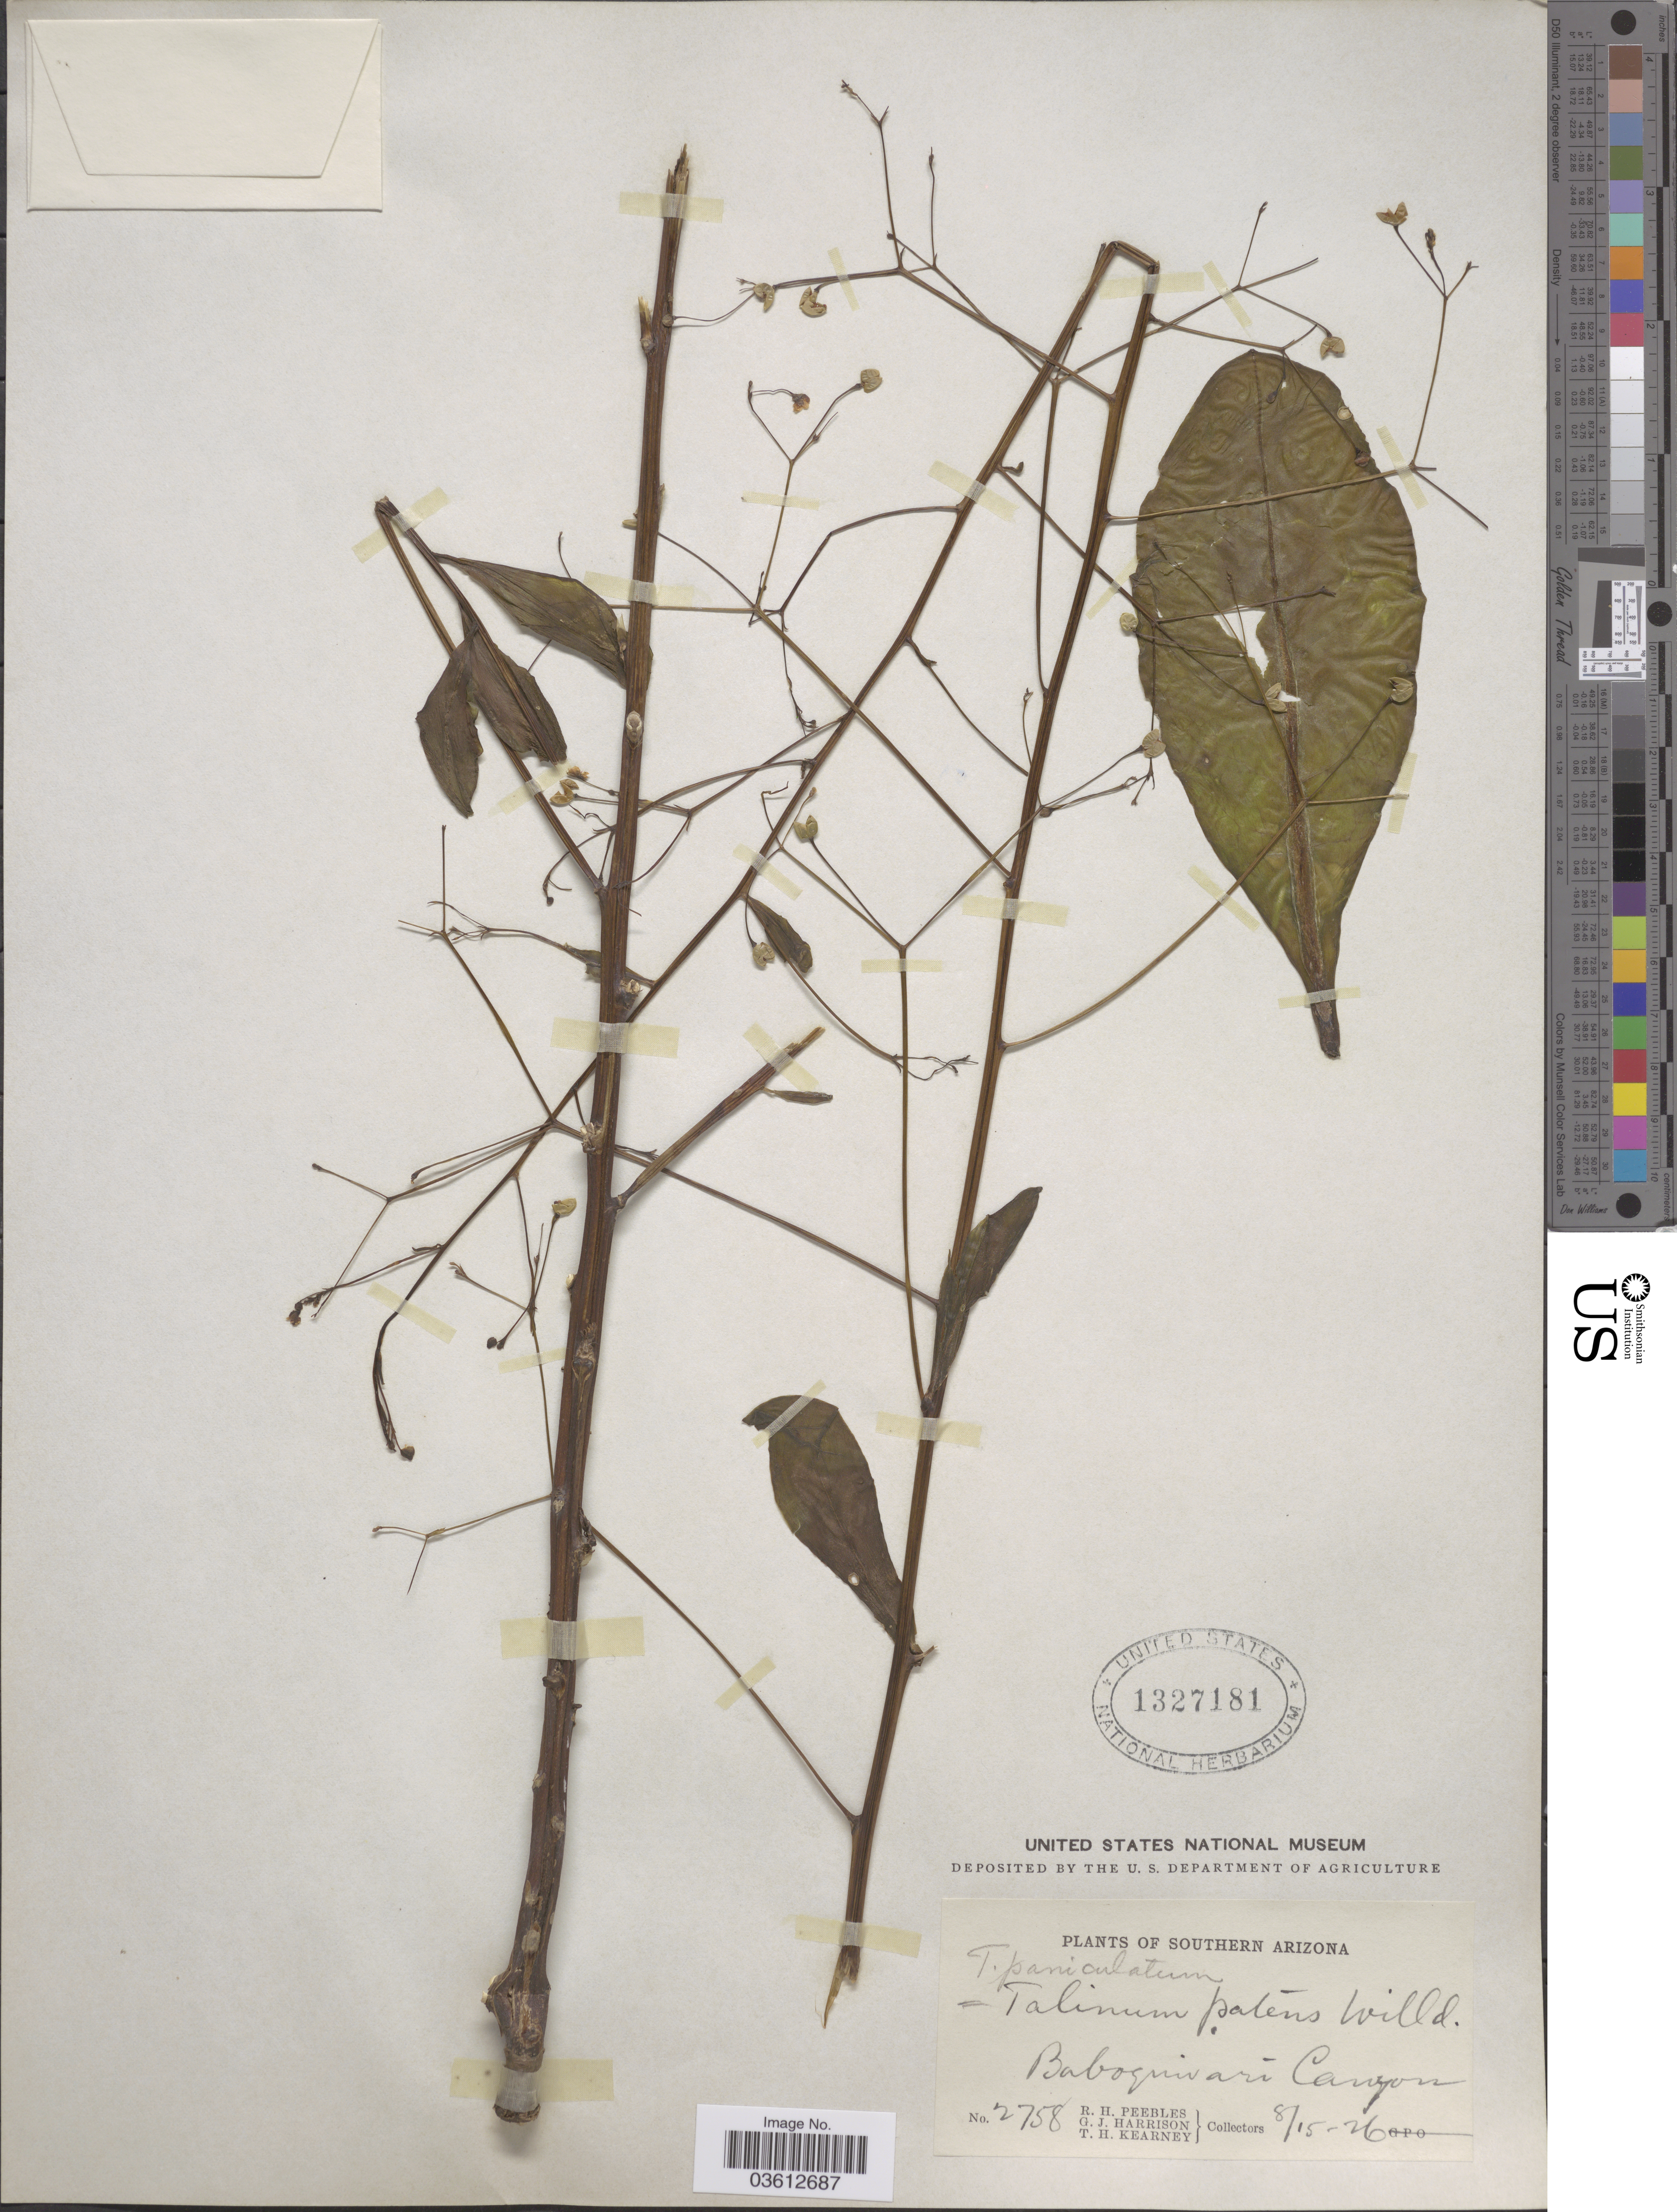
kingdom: Plantae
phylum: Tracheophyta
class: Magnoliopsida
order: Caryophyllales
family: Talinaceae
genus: Talinum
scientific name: Talinum paniculatum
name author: (Jacq.) Gaertn.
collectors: R. H. Peebles, G. J. Harrison & T. H. Kearney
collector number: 2758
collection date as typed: Transcribed d/m/y: 15/8/26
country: United States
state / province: Arizona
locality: Southern Arizona. Baboquivari canyon.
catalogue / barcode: US 1327181